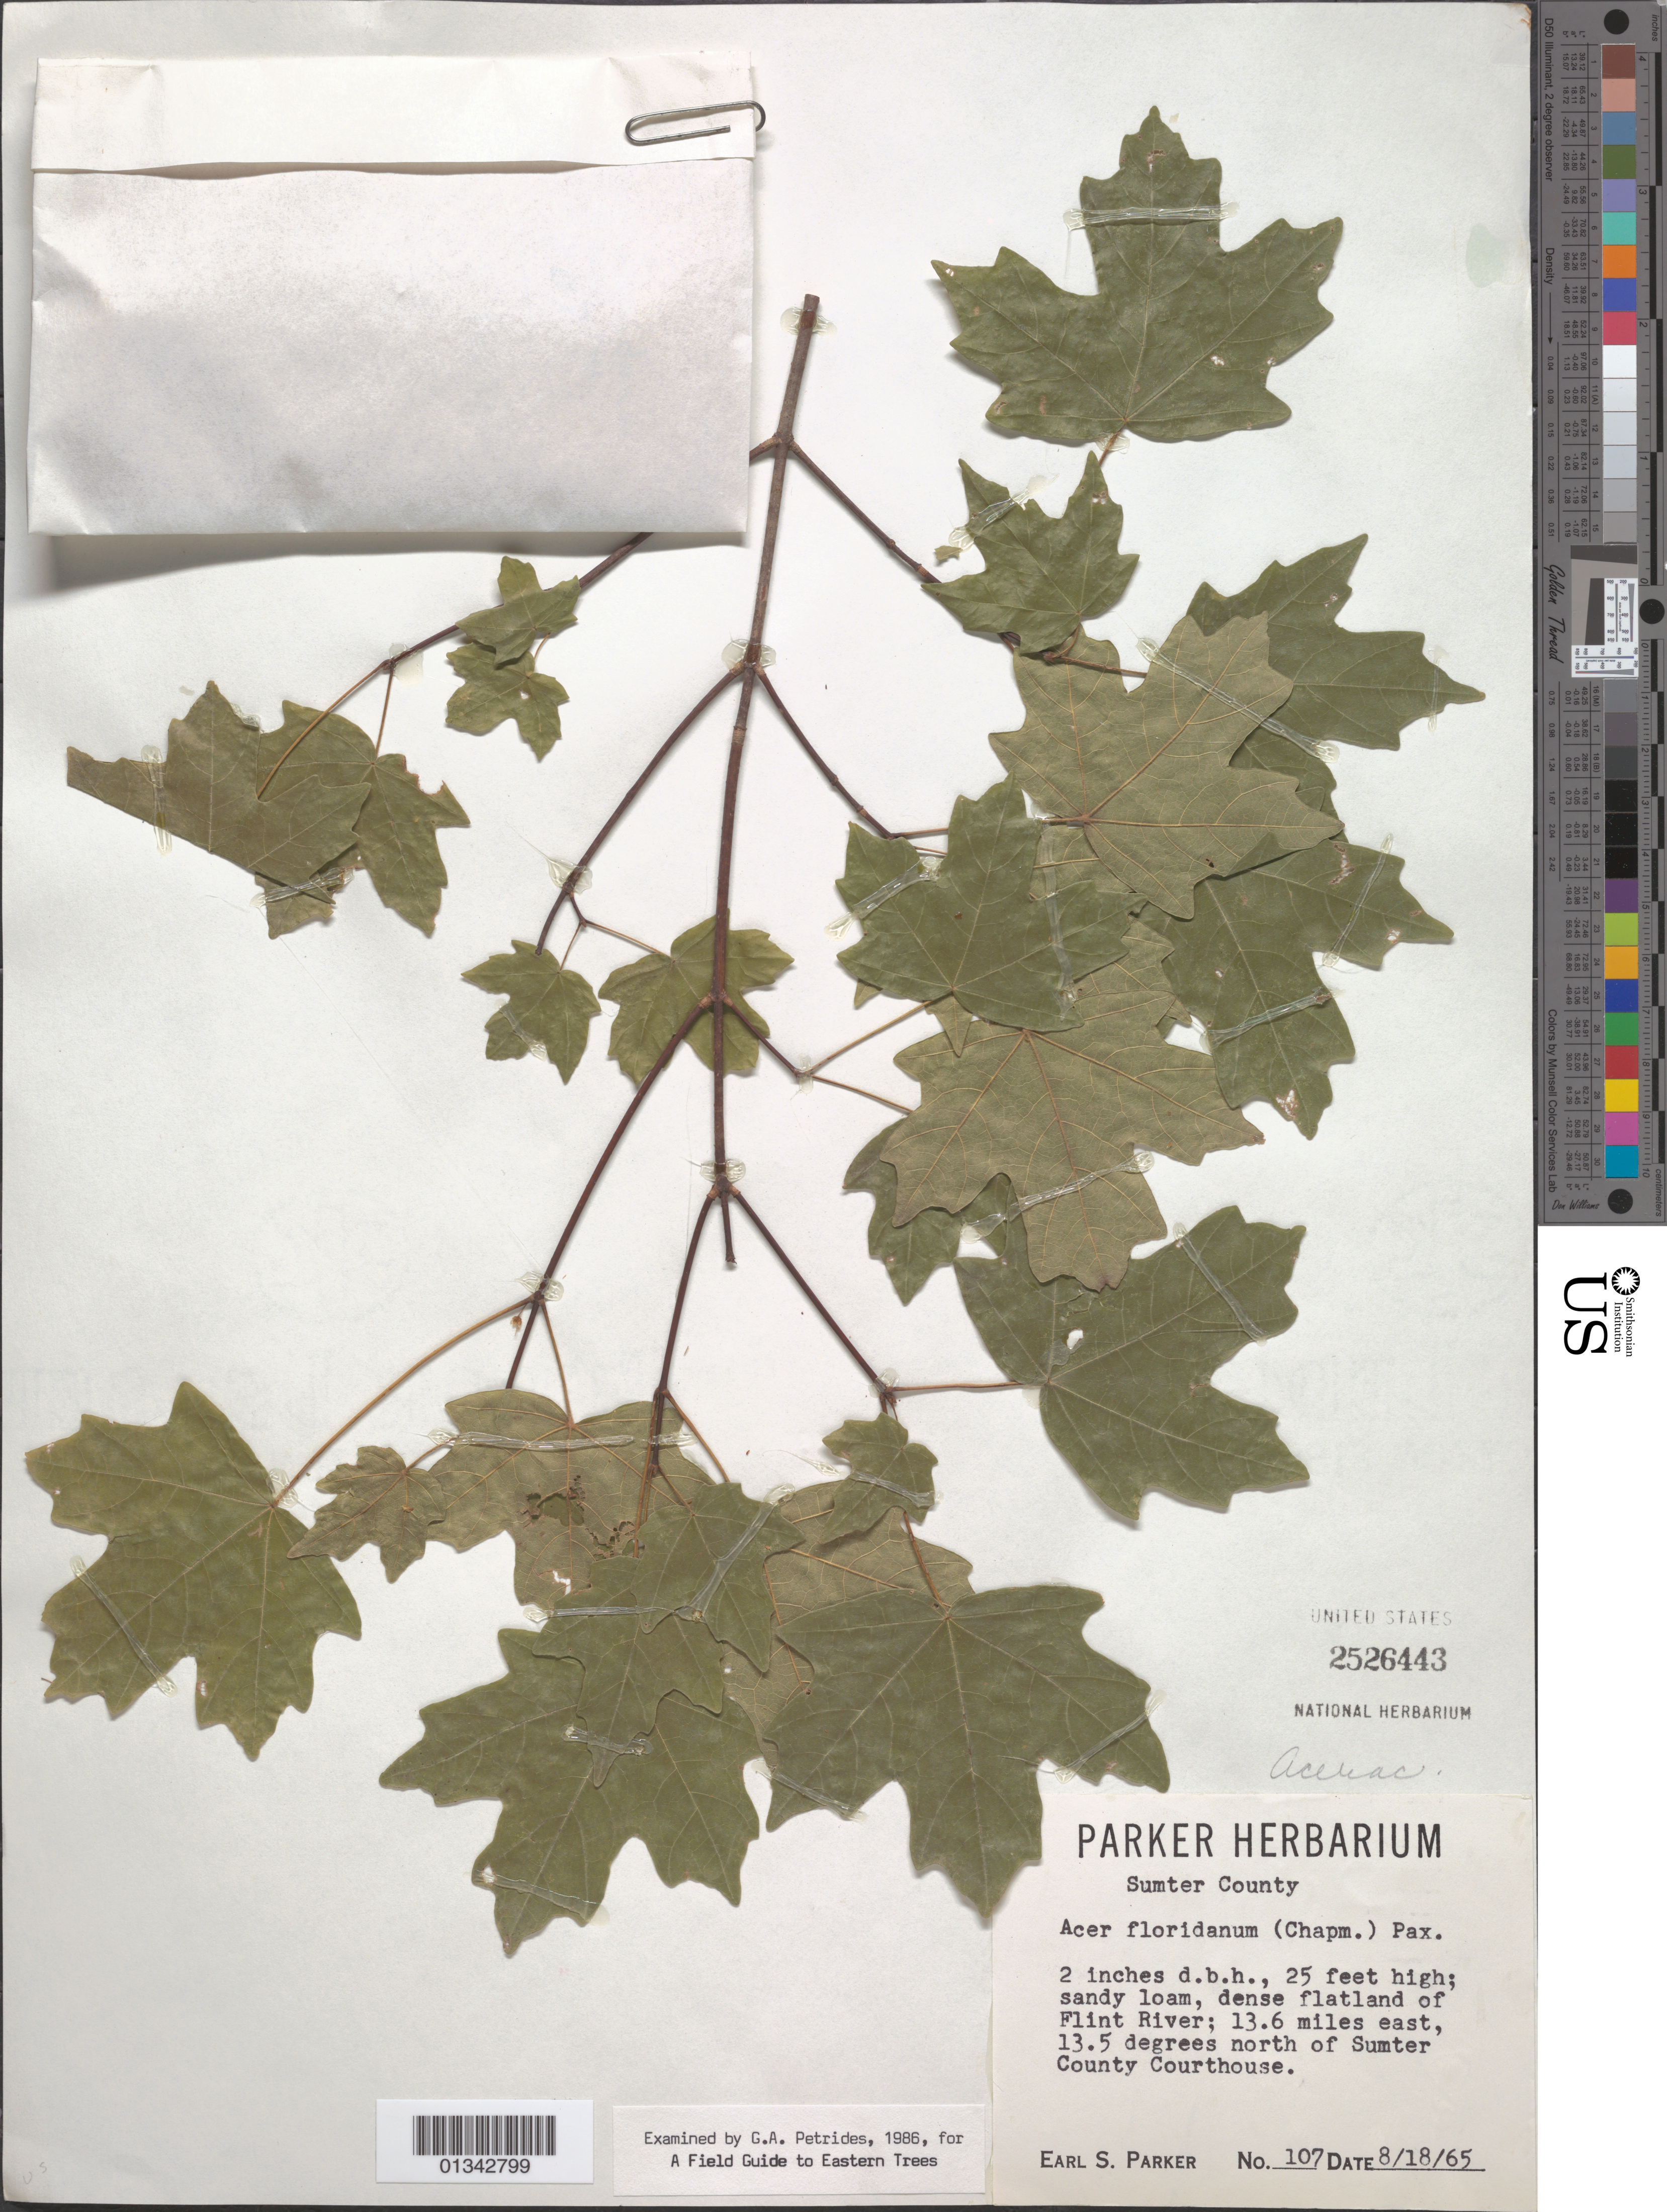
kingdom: Plantae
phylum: Tracheophyta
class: Magnoliopsida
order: Sapindales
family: Sapindaceae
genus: Acer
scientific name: Acer saccharum subsp. floridanum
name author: (Chapm.) Desmarais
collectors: E. Parker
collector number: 107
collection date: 1965-08-18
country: United States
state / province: Georgia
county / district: Sumter County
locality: Flint River; 13.6 miles east, 13.5 degrees N of Sumter County Courthouse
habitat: Sandy loam, dense flatland of river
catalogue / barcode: US 2526443